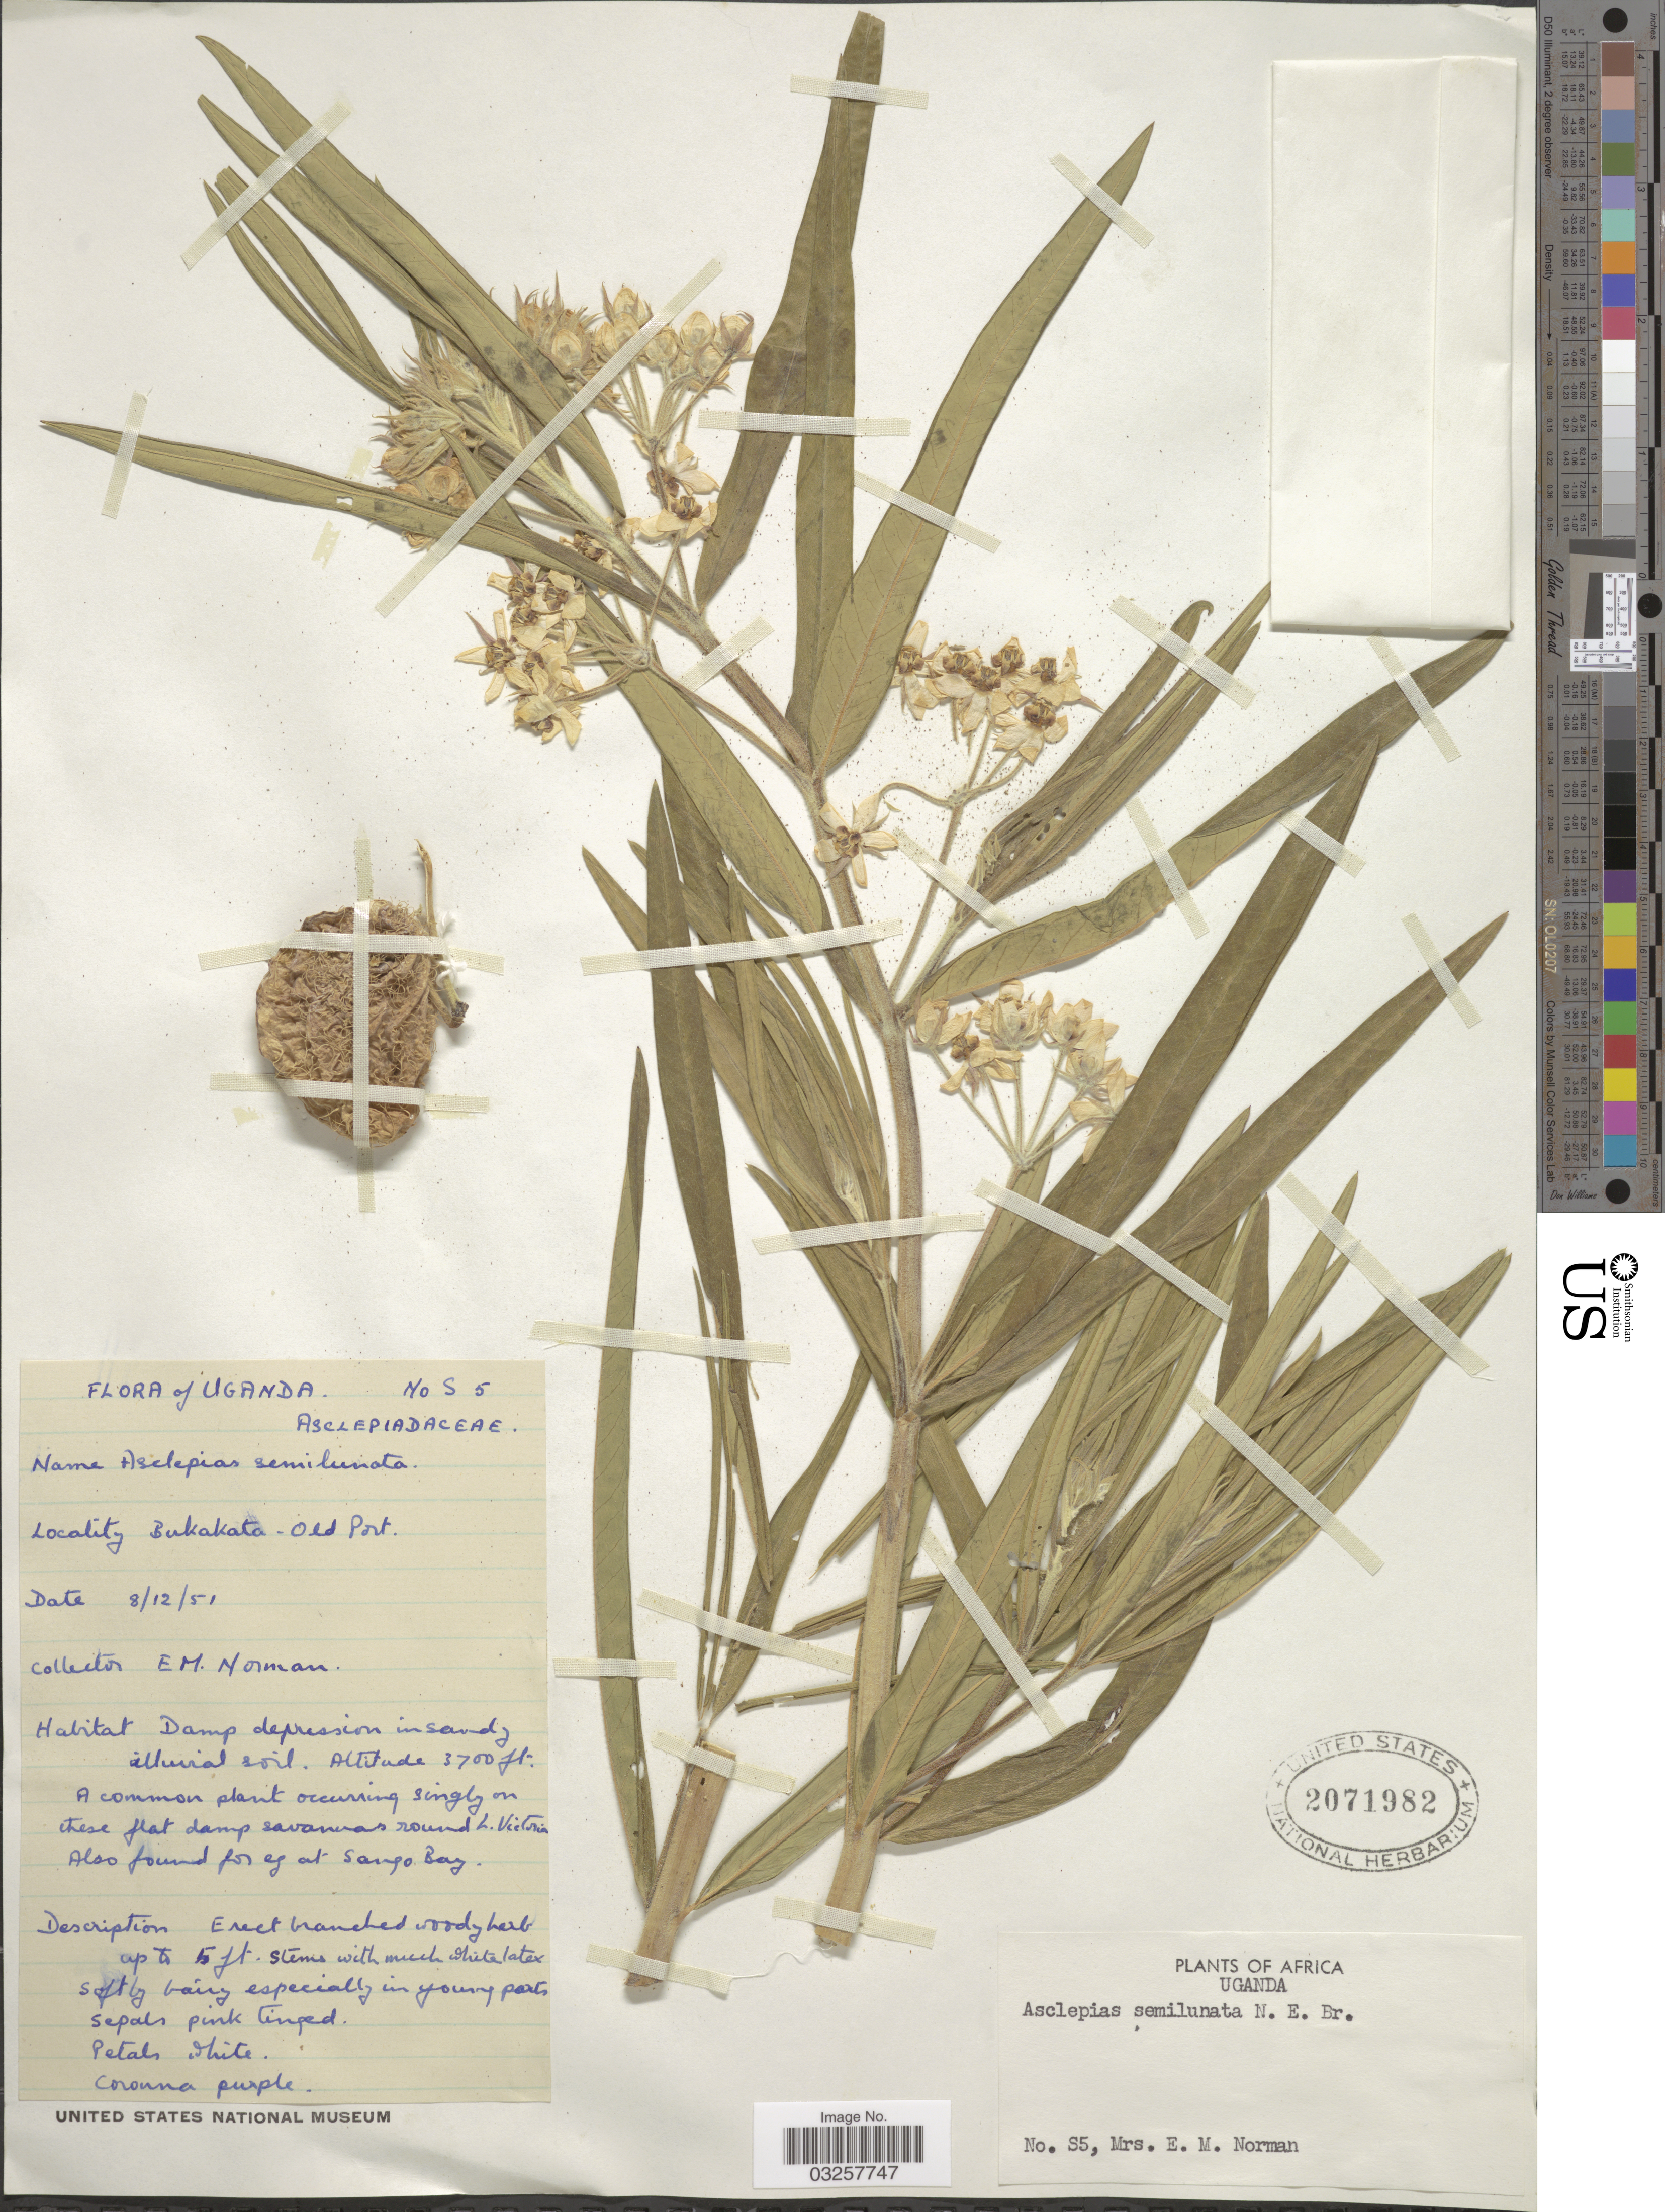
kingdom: Plantae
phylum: Tracheophyta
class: Magnoliopsida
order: Gentianales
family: Apocynaceae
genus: Asclepias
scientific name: Asclepias semilunata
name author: (A. Rich.) N.E. Br.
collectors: E. Norman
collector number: S5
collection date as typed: Transcribed d/m/y: 8/12/51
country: Uganda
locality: Bukakata-Old Port. Sango Bay.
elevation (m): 1128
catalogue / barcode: US 2071982